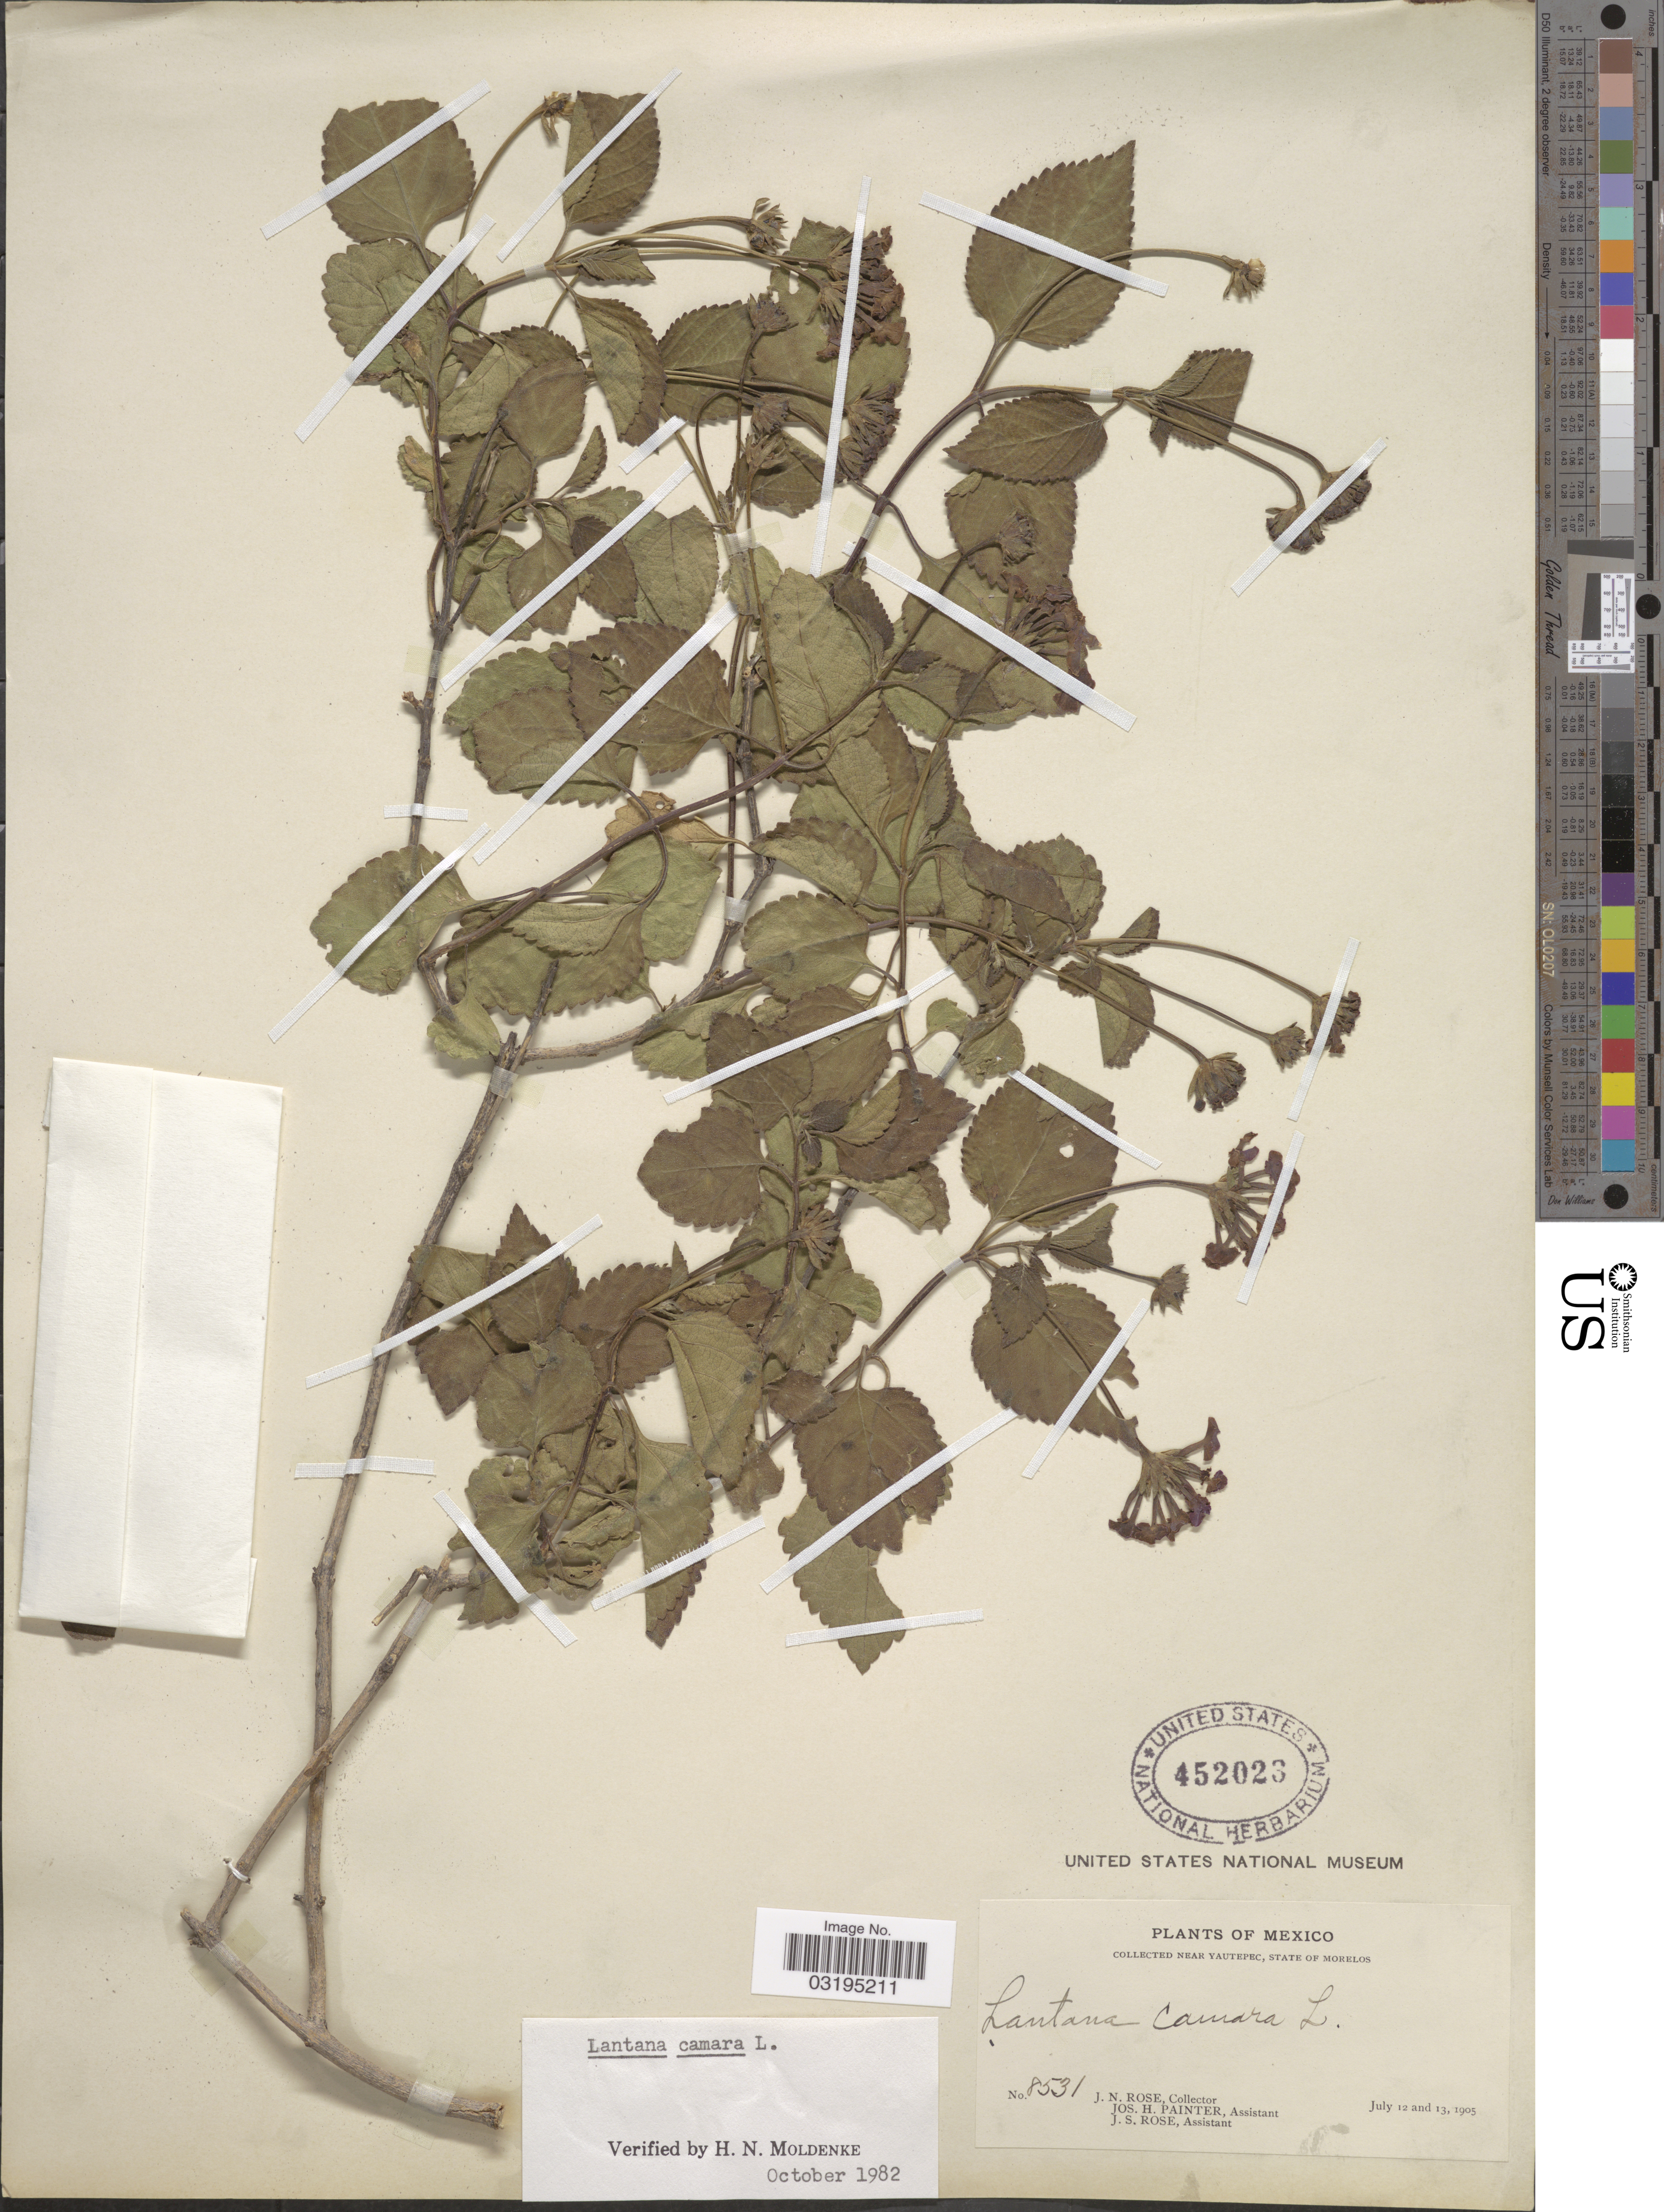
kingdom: Plantae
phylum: Tracheophyta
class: Magnoliopsida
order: Lamiales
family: Verbenaceae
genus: Lantana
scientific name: Lantana camara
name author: L.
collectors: J. N. Rose, J. H. Painter & J. S. Rose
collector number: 8531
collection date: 1905-07-12/1905-07-13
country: Mexico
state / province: Morelos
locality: Near Yautepec.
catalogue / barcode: US 452023